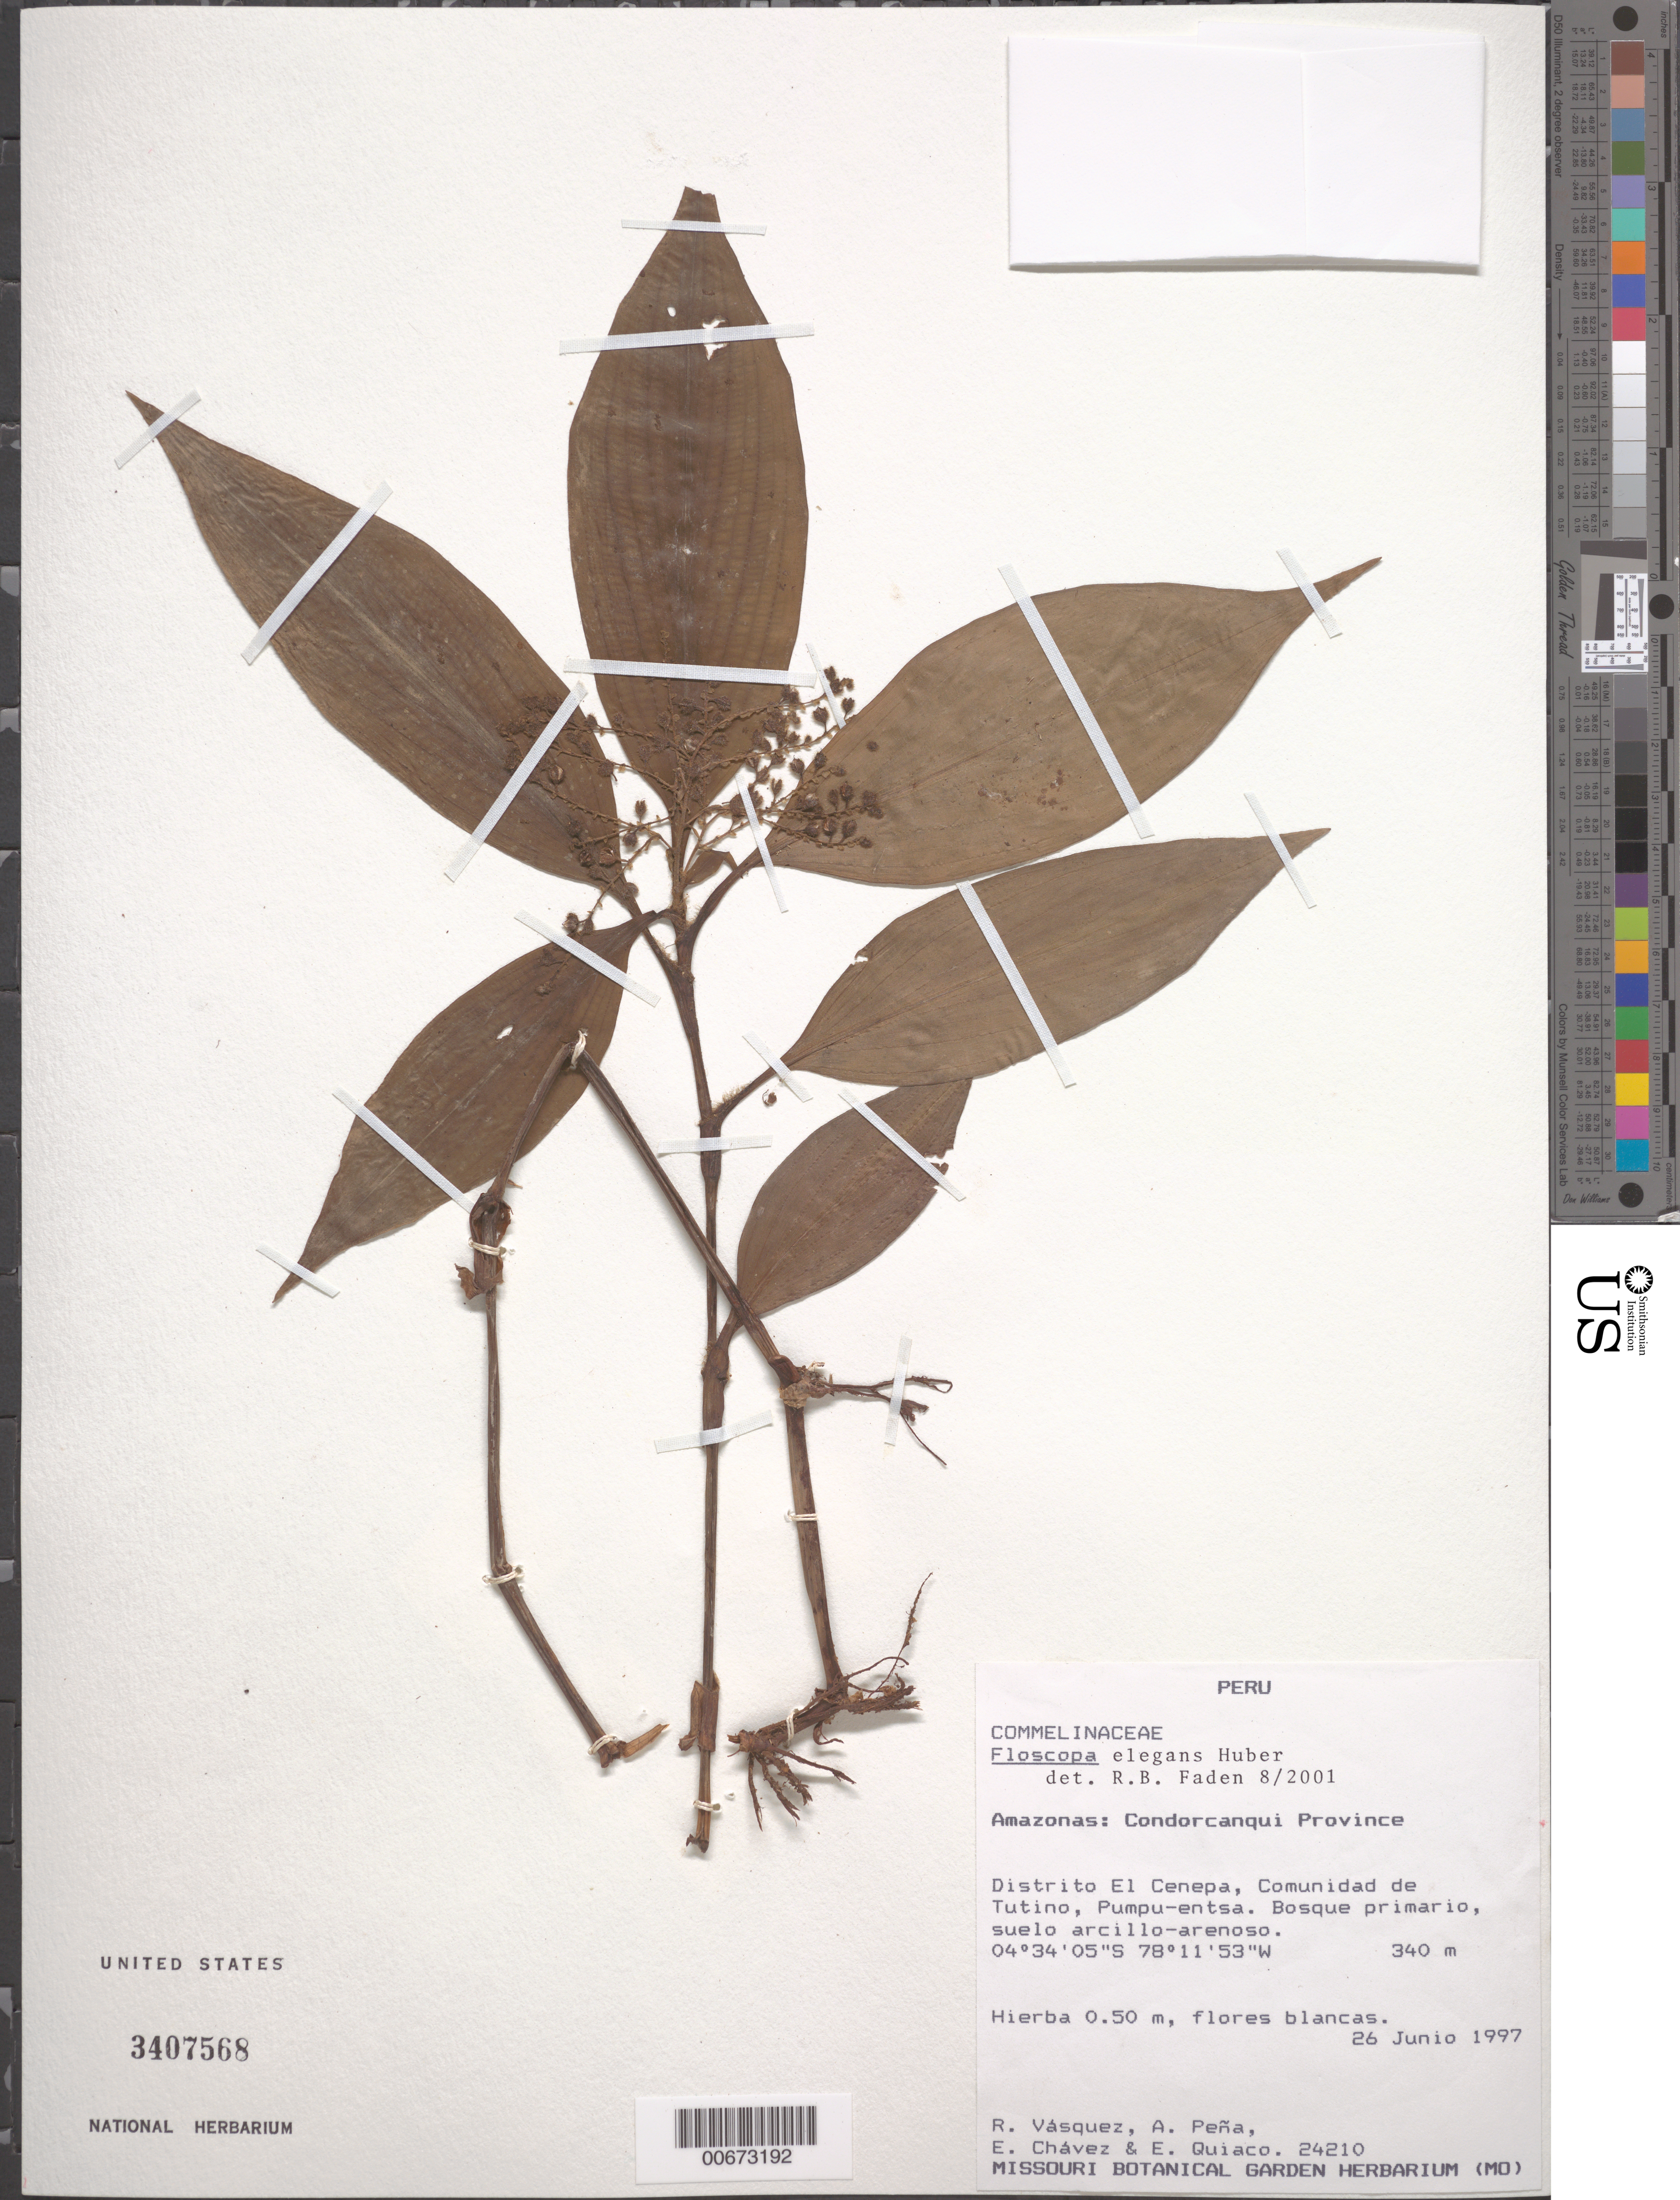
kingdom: Plantae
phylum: Tracheophyta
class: Liliopsida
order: Commelinales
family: Commelinaceae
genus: Floscopa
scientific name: Floscopa elegans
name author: Huber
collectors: R. Vasquez, A. Pena, E. Chavez & E. Quiaco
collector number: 24210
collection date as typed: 26 Jun 1997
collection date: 1997-06-26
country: Peru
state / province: Amazonas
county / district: Condorcanqui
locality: Tutino, Pumpu-entsa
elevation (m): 340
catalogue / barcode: US 3407568